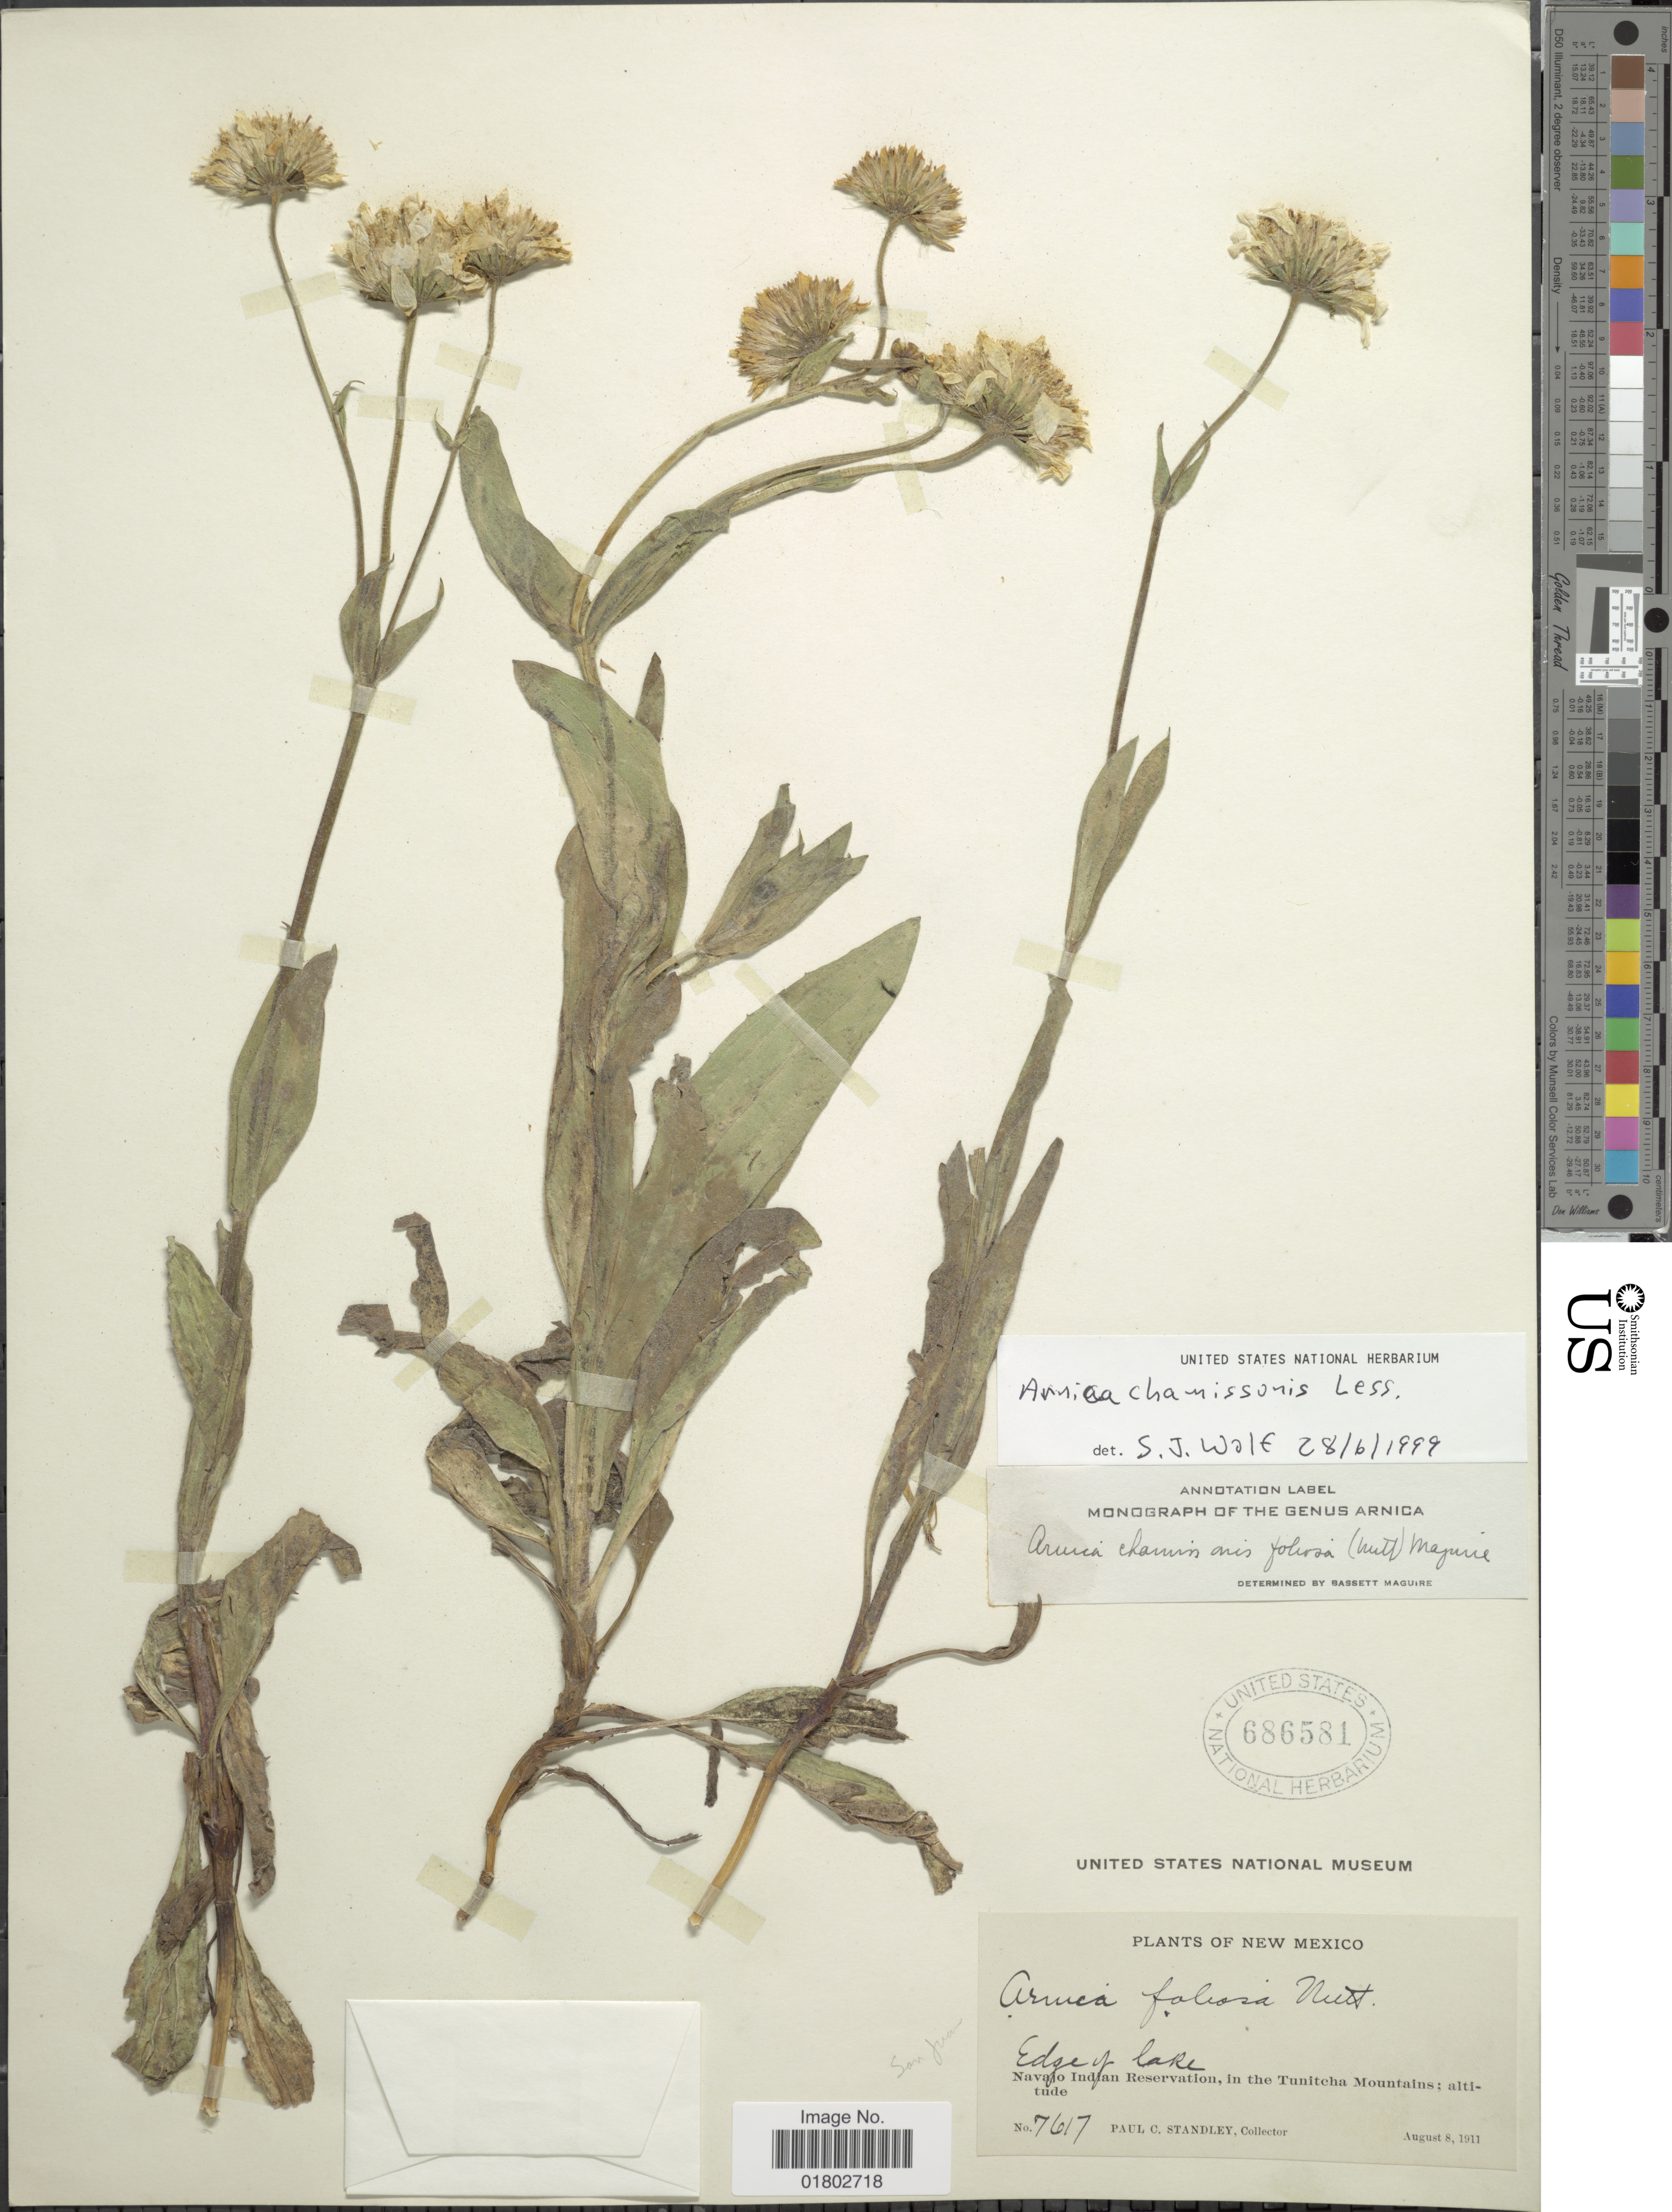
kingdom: Plantae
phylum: Tracheophyta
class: Magnoliopsida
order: Asterales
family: Asteraceae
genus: Arnica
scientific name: Arnica chamissonis subsp. genuina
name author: Maguire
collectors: P. C. Standley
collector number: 7617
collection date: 1911-08-08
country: United States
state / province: New Mexico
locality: Edge of Lake, Navajo Indian Reservation, in the Tunitcha Mountains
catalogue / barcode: US 686581